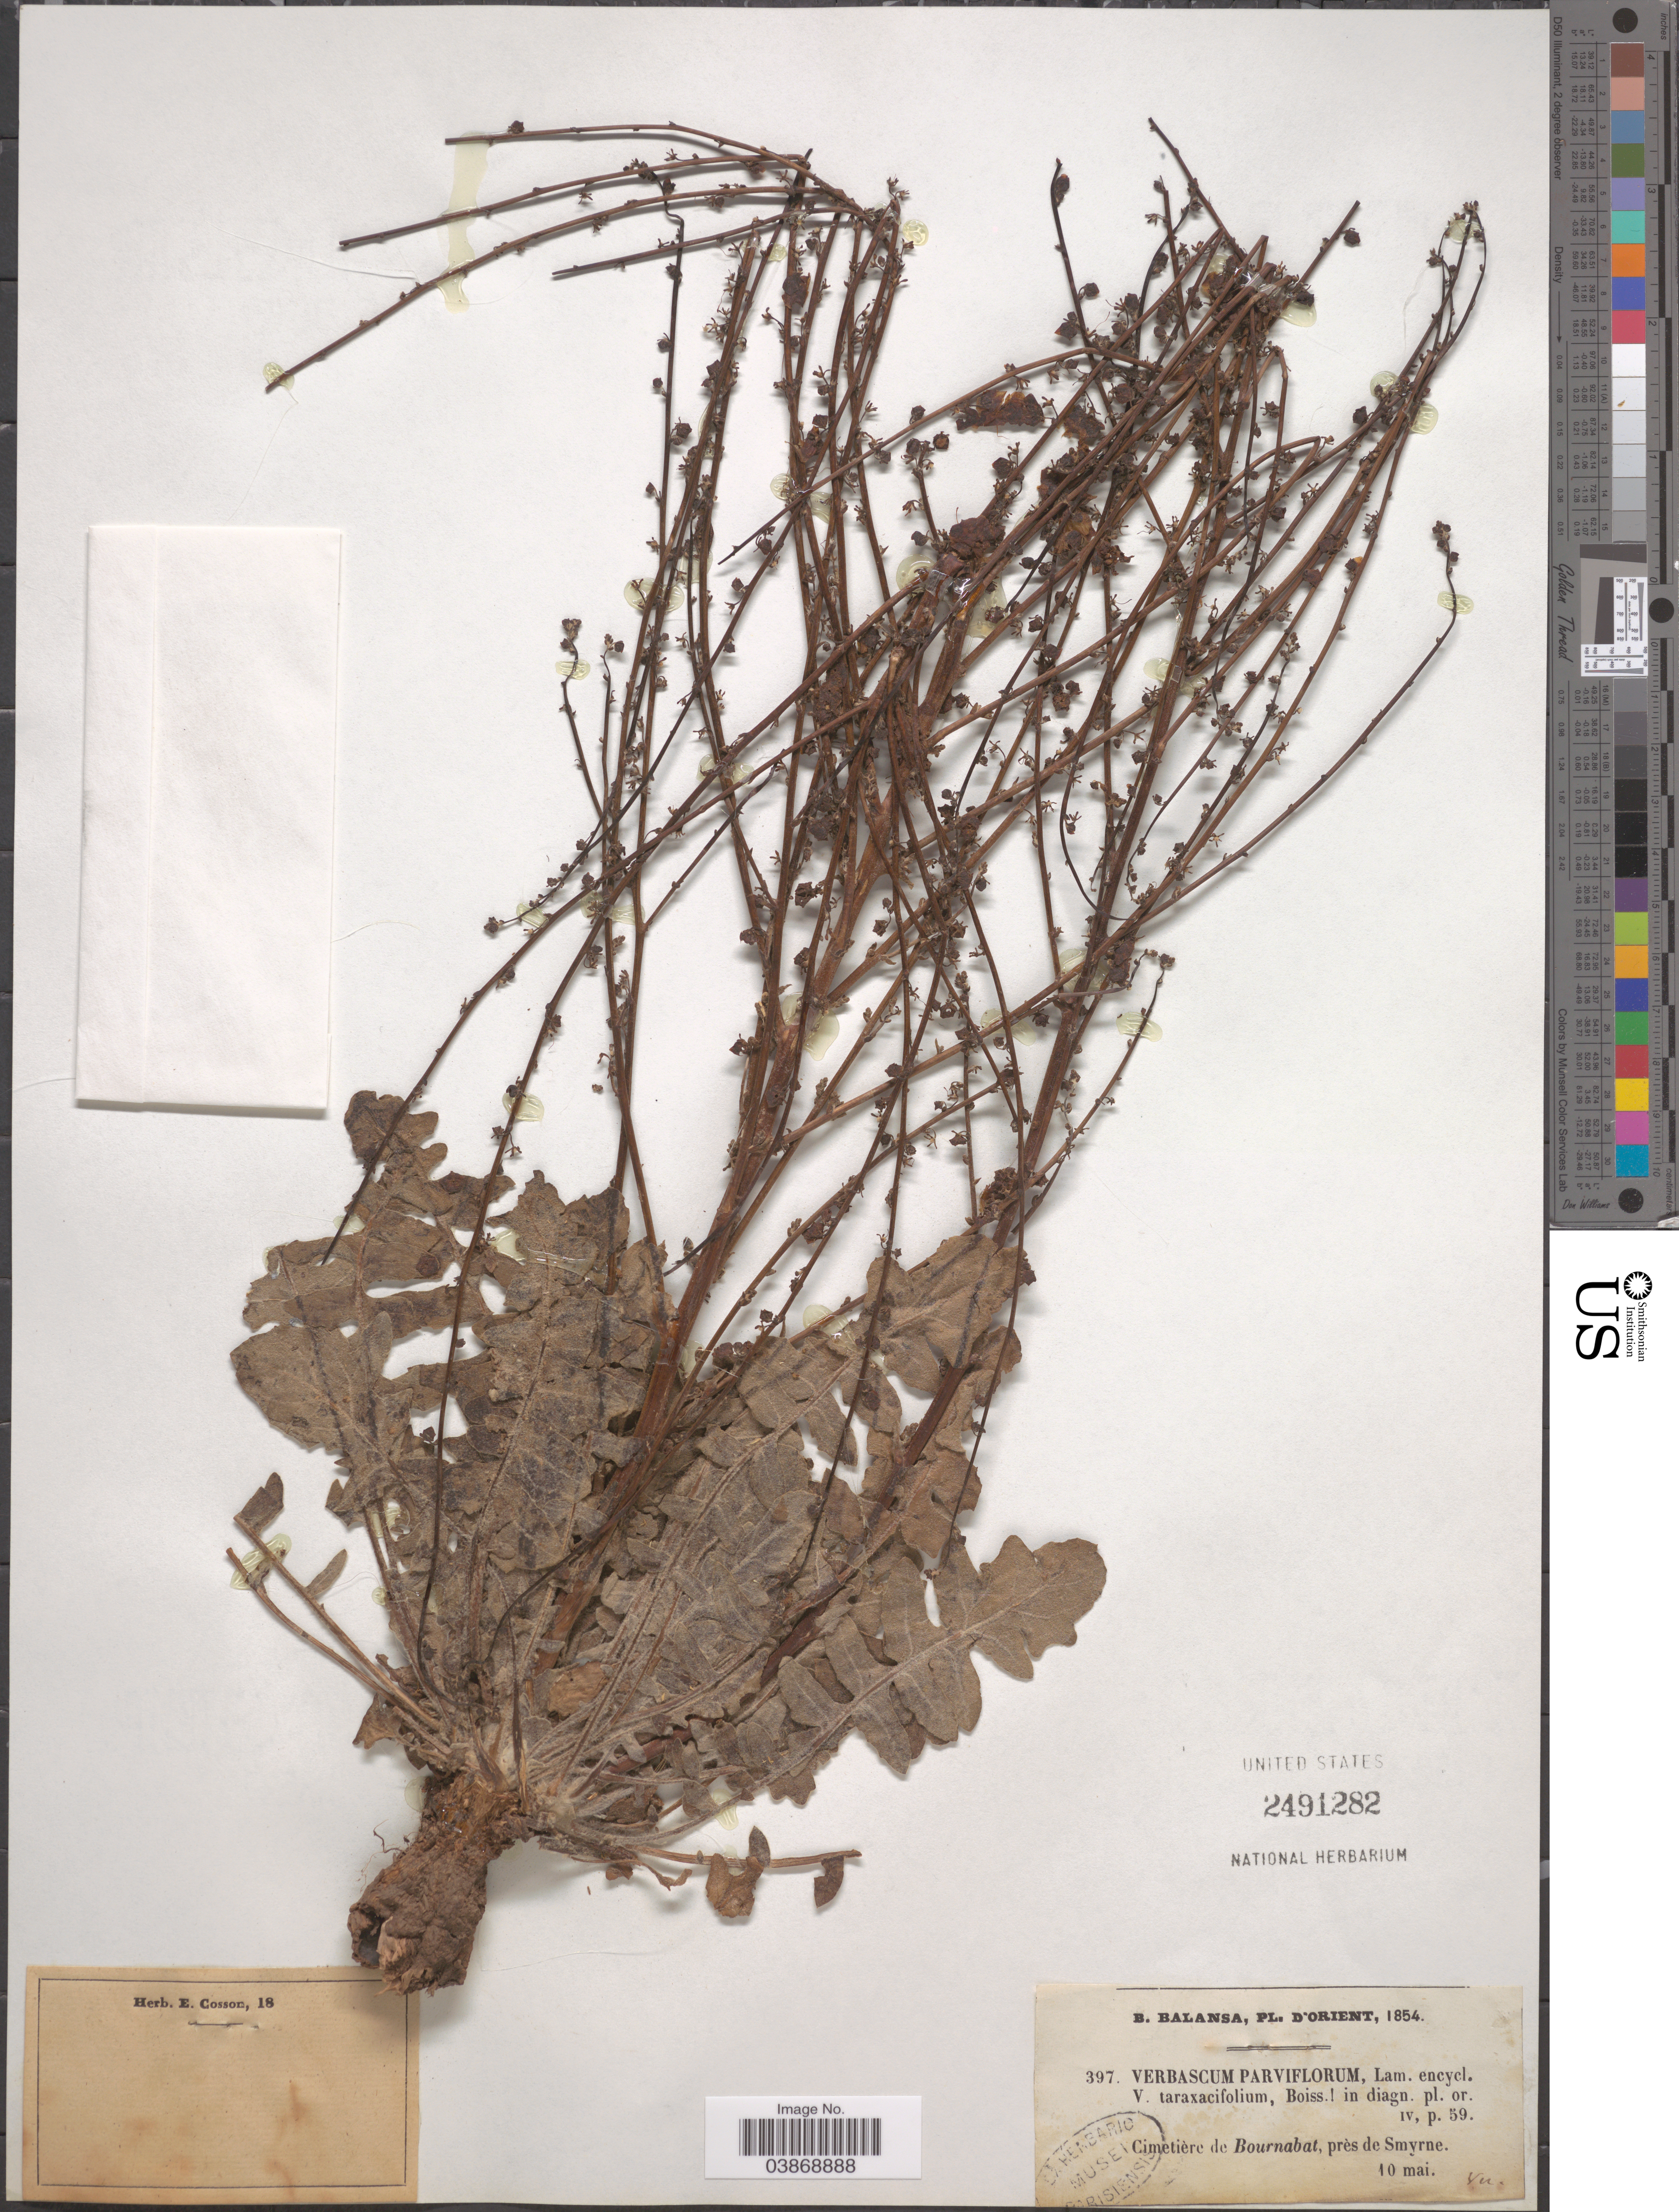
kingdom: Plantae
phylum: Tracheophyta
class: Magnoliopsida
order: Lamiales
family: Scrophulariaceae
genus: Verbascum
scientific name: Verbascum parviflorum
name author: Lam.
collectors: B. Balansa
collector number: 397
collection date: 1854-05-10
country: Turkey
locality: D'Orient. Cimetière de Bournabat, près de Smyrne.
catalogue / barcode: US 2491282